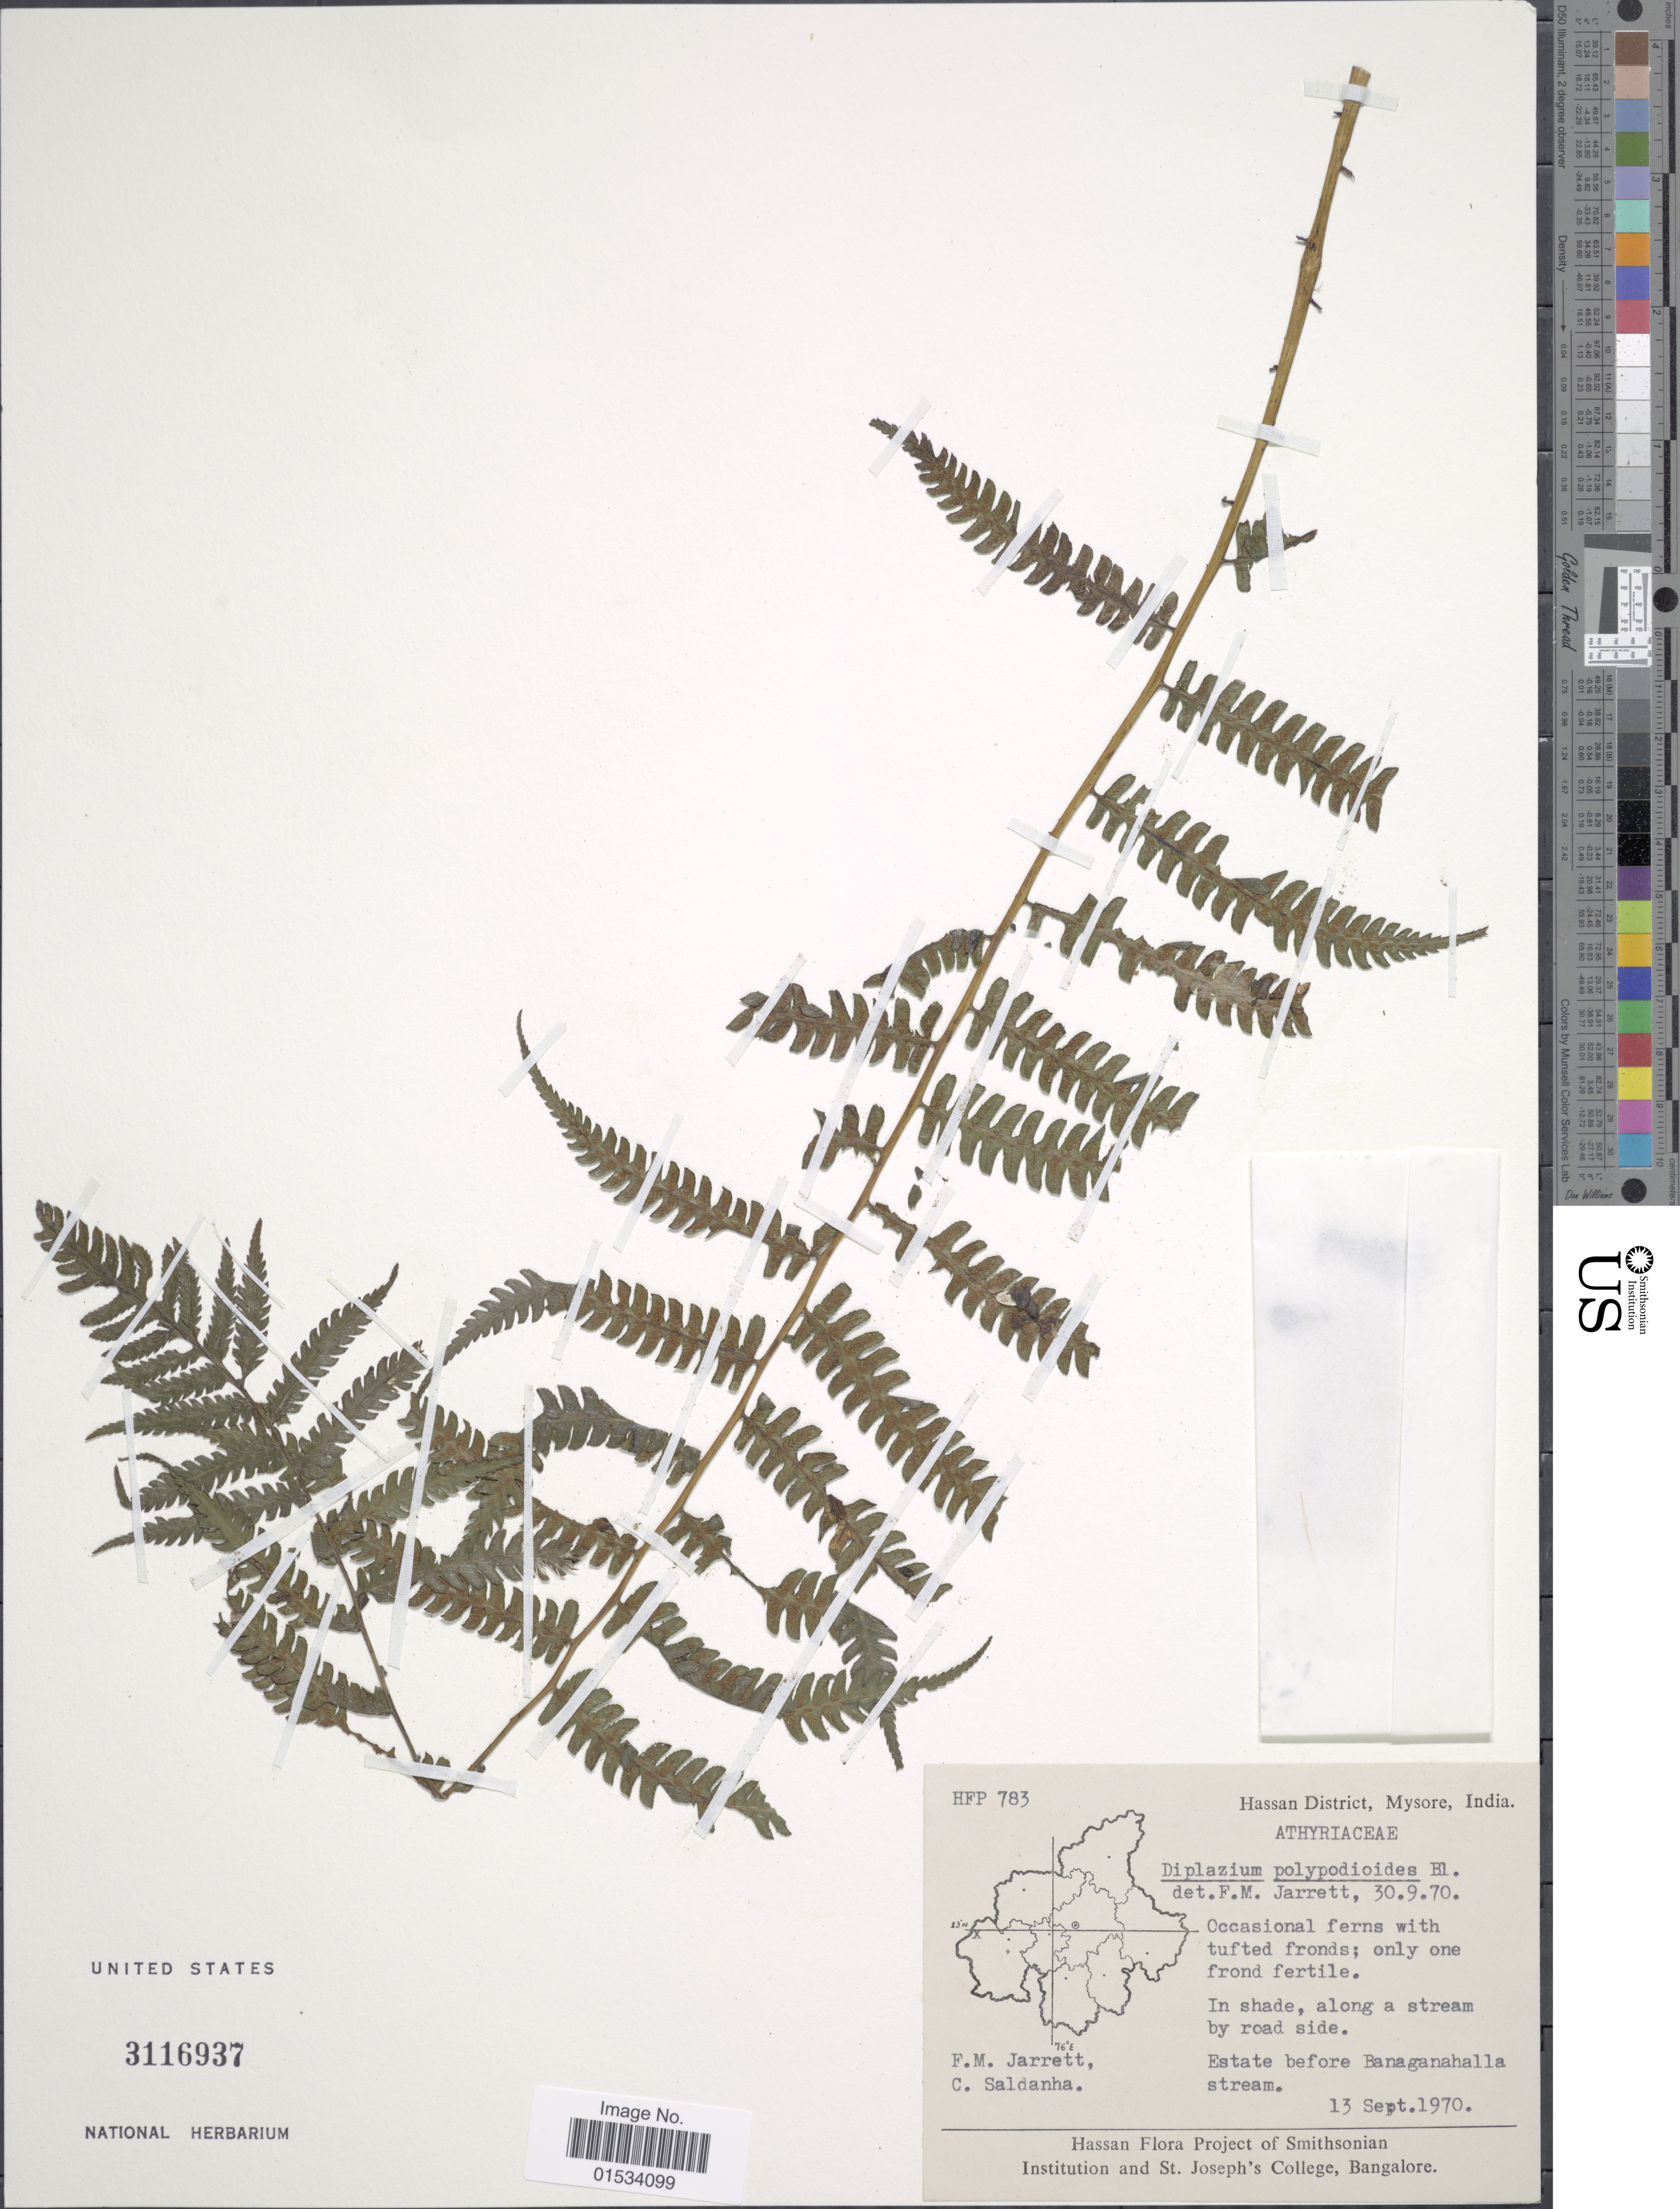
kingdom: Plantae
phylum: Tracheophyta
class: Polypodiopsida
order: Polypodiales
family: Athyriaceae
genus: Diplazium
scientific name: Diplazium polypodioides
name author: Blume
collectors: F. M. Jarrett & C. Saldanha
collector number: HFP 783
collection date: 1970-09-13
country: India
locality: Hassan District, Mysore, India, Estate begore Banaganahalla stream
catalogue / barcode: US 3116937